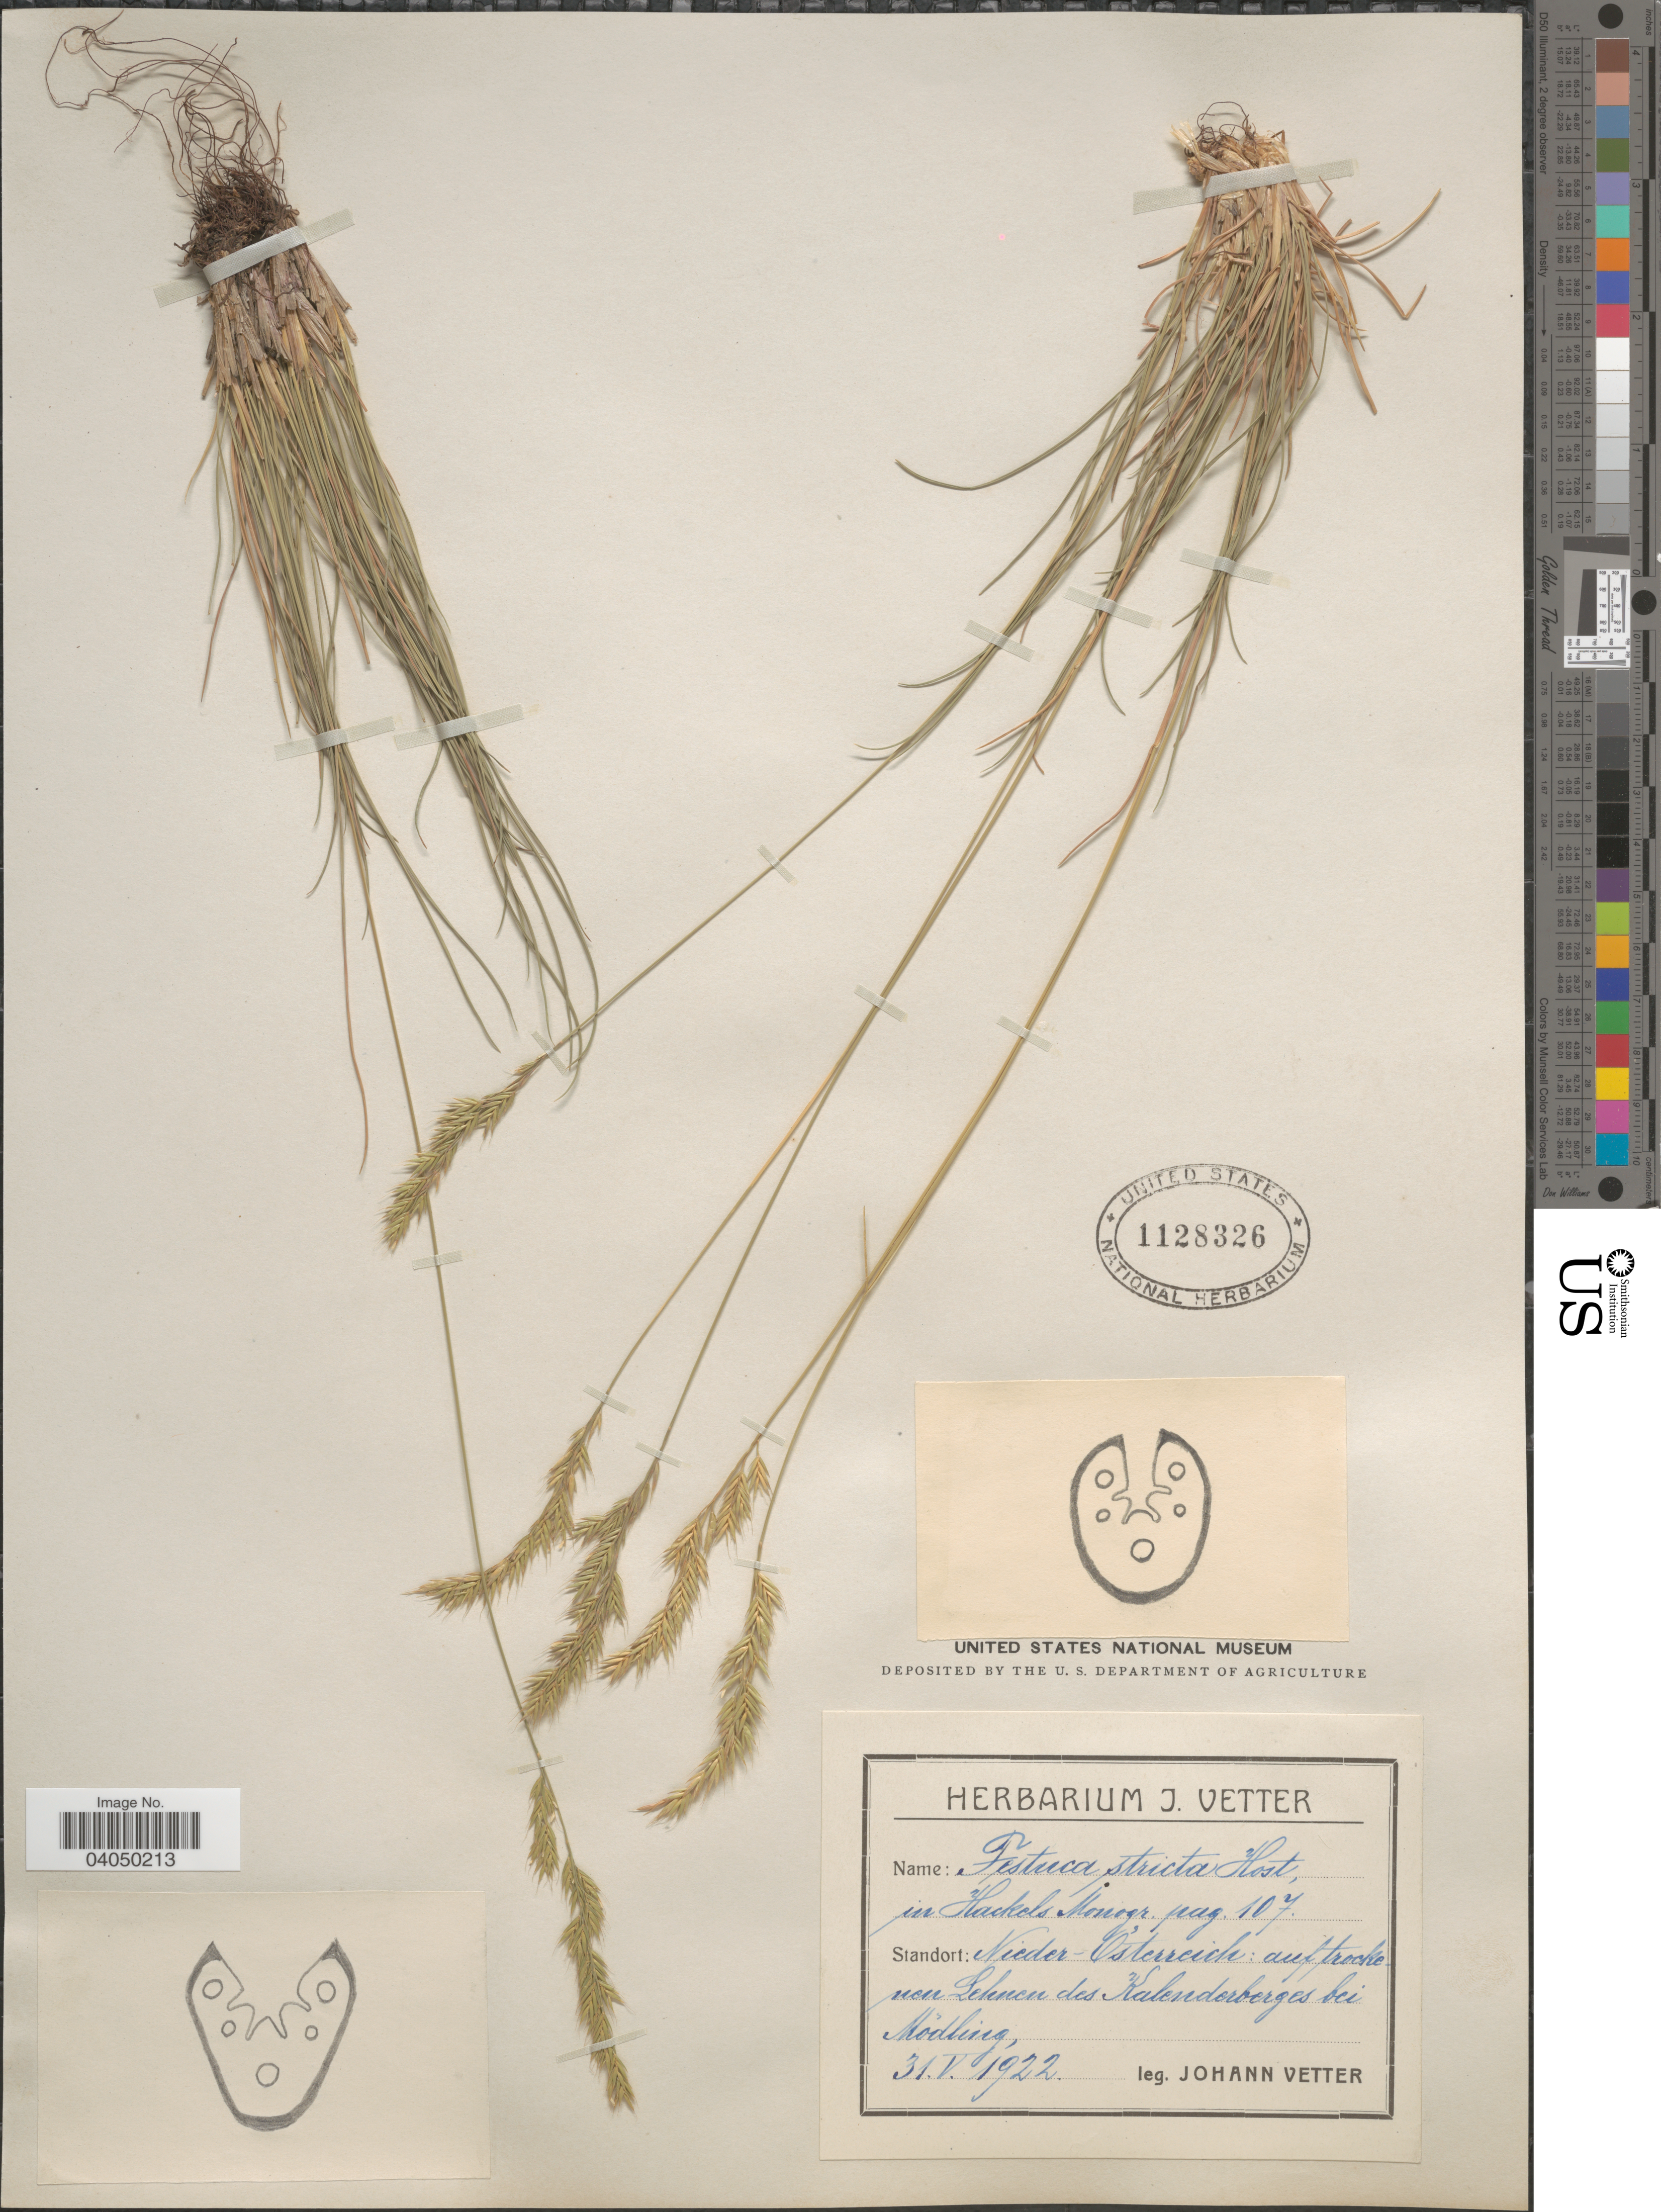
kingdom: Plantae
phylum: Tracheophyta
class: Liliopsida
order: Poales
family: Poaceae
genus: Festuca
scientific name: Festuca stricta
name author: Host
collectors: J. Vetter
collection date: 1922-05-31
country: Austria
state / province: Niederosterreich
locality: Auf trockenen Lehnen des Kalenderberges bei Mödling.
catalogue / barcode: US 1128326